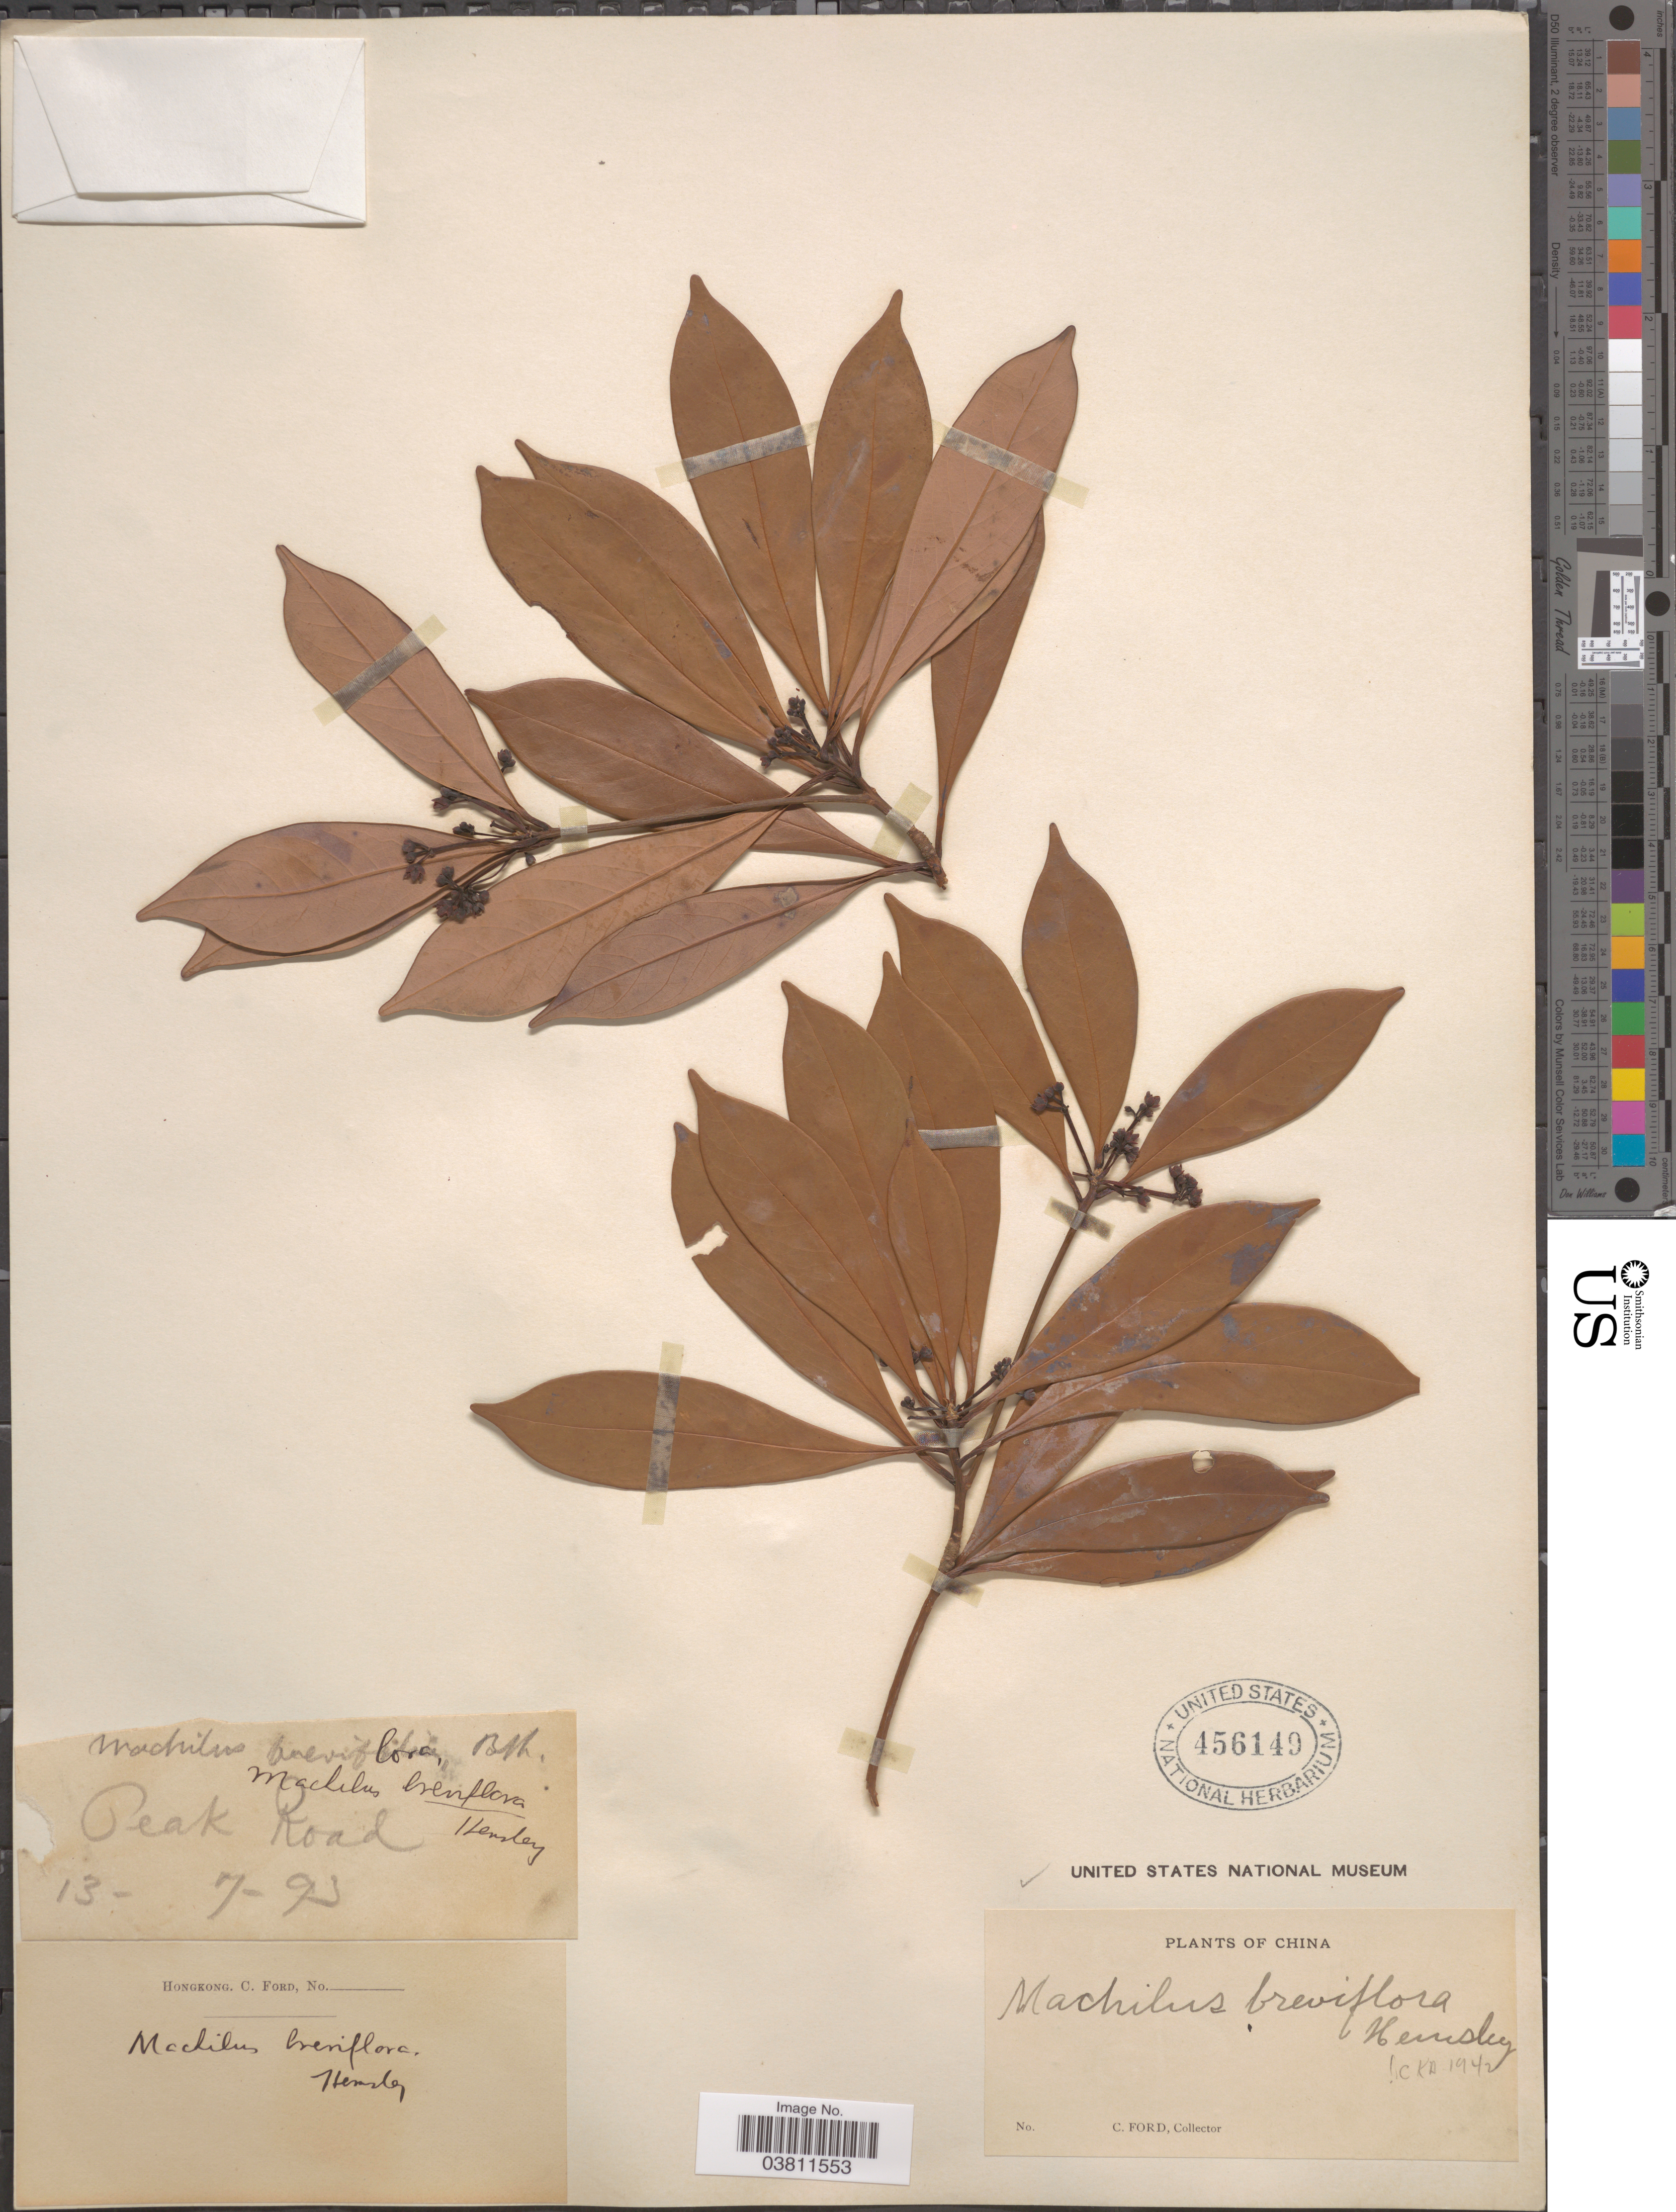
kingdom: Plantae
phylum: Tracheophyta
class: Magnoliopsida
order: Laurales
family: Lauraceae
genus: Machilus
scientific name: Machilus breviflora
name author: (Benth.) Hemsl.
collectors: C. Ford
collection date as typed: Transcribed d/m/y: 13/7/93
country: China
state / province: Hong Kong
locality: Peak Road.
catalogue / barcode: US 456149